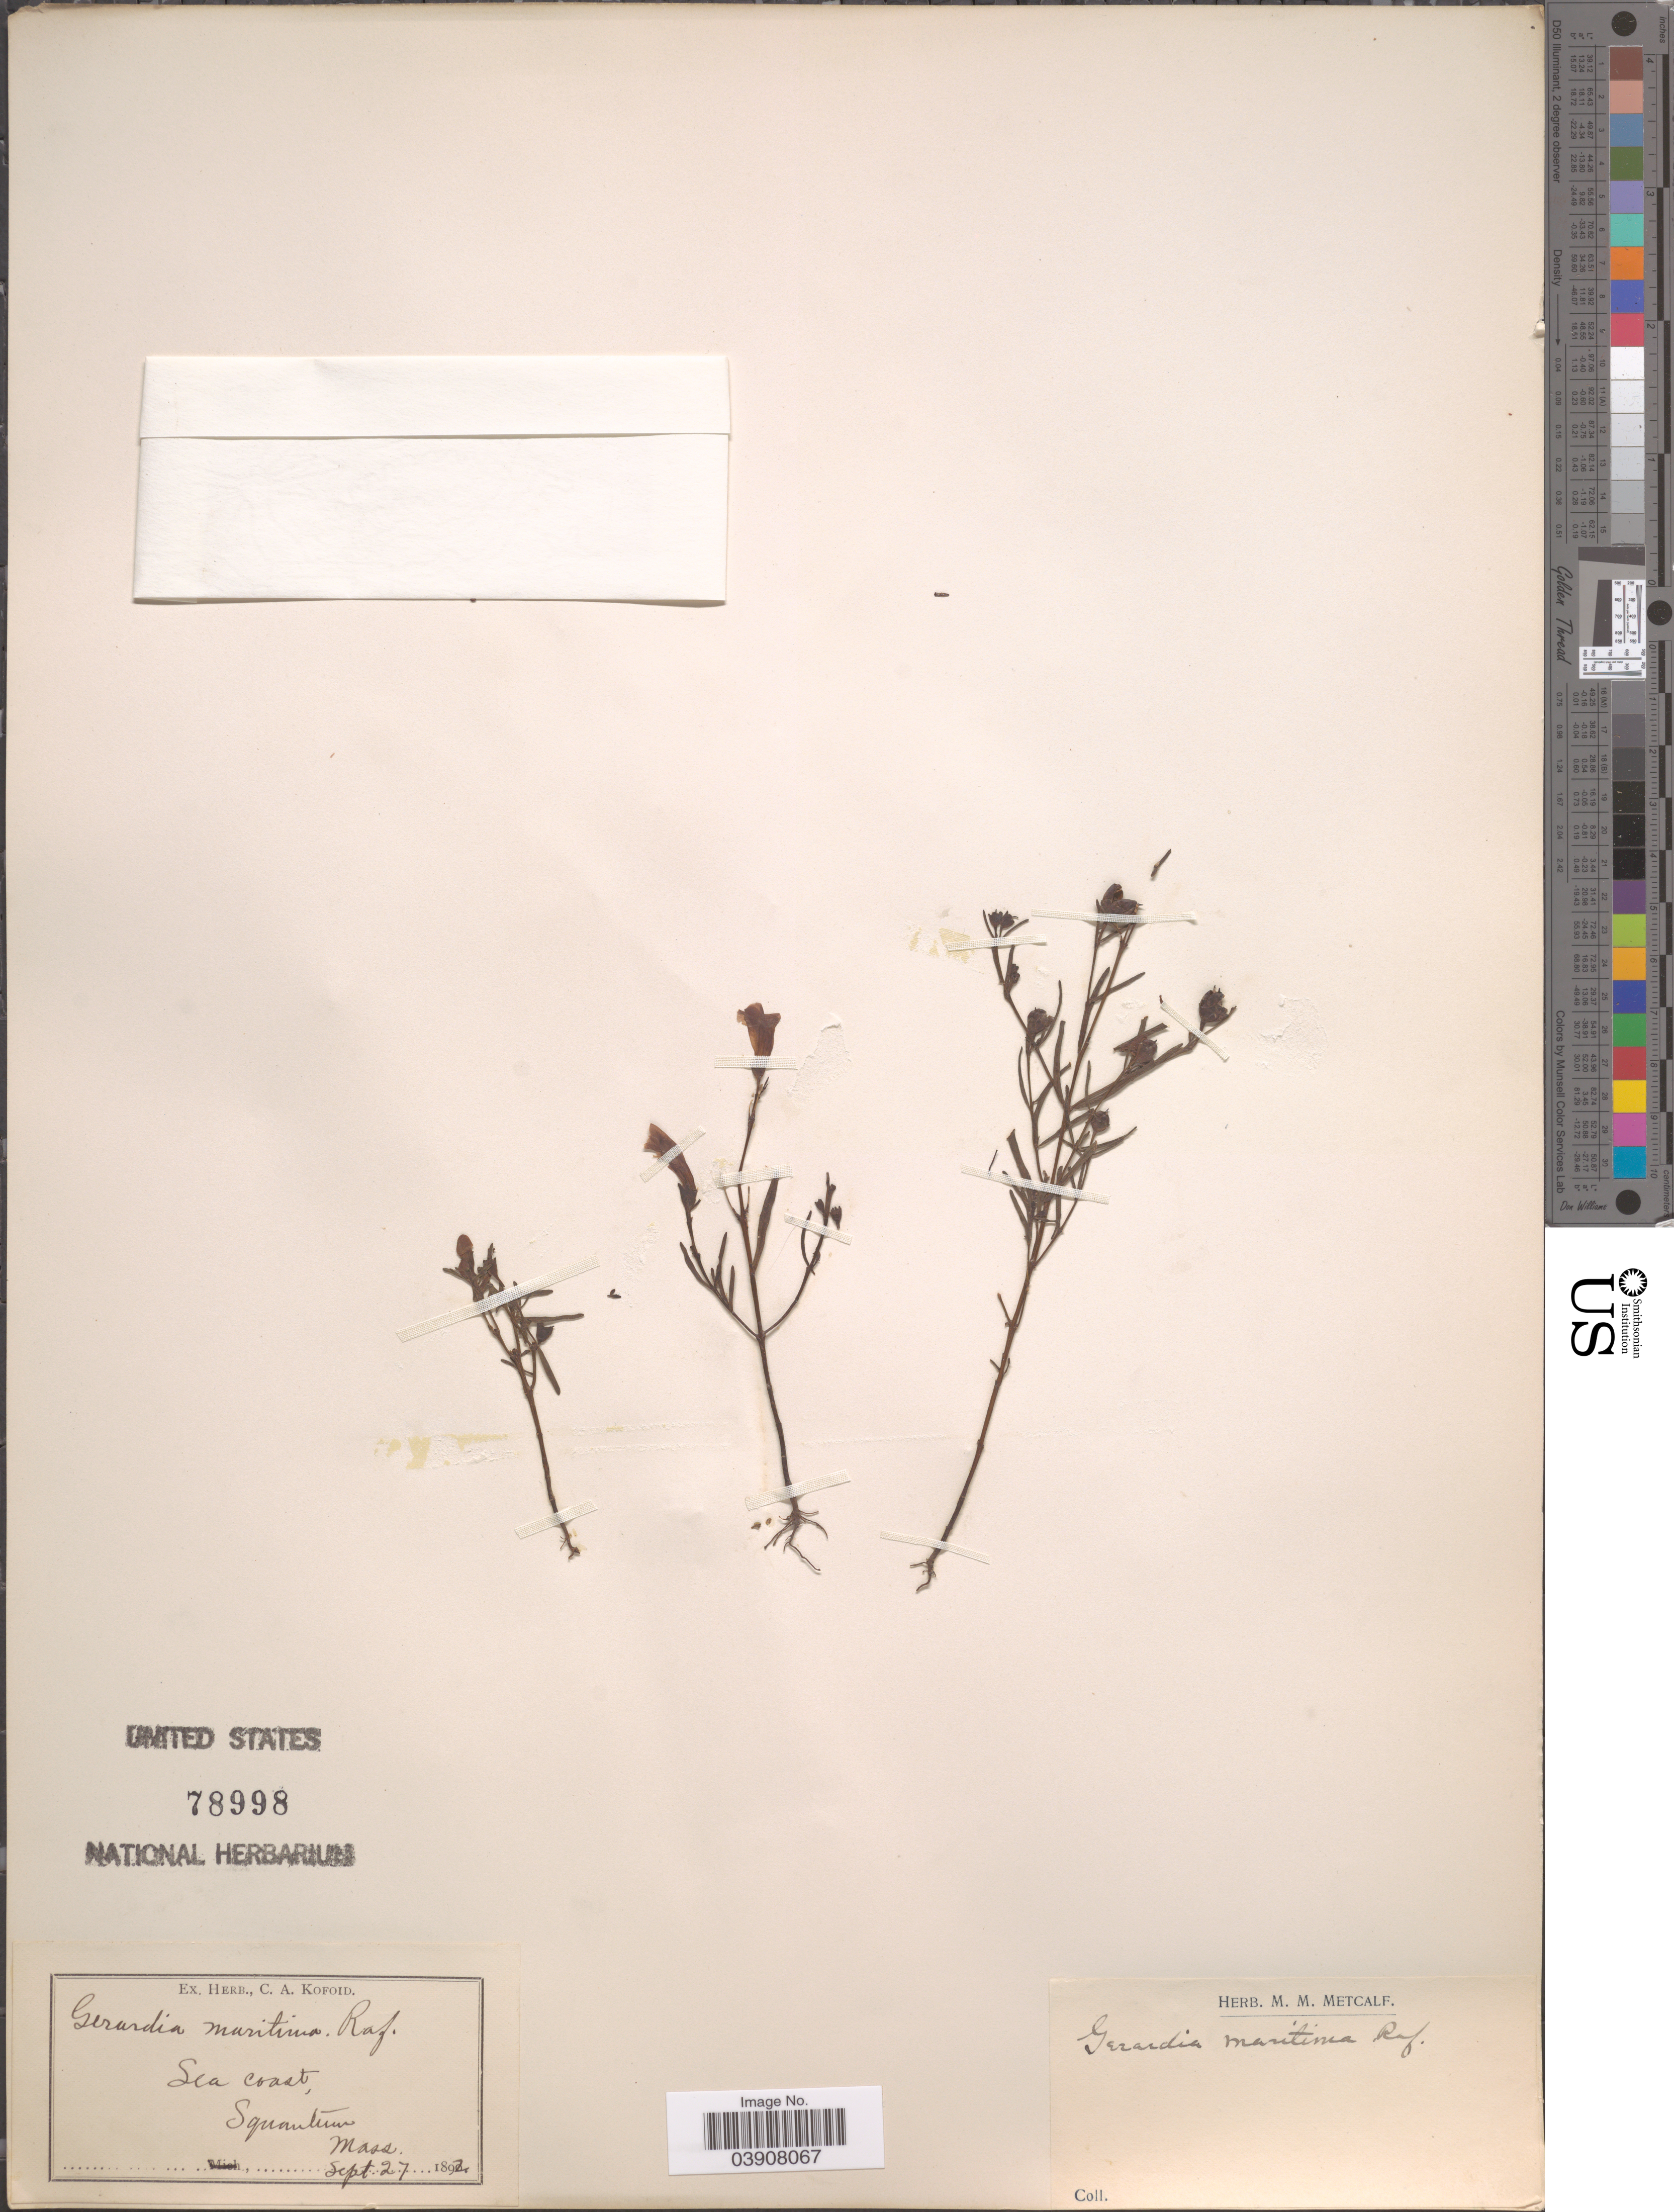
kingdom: Plantae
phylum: Tracheophyta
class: Magnoliopsida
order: Lamiales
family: Orobanchaceae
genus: Agalinis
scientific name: Agalinis maritima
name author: (Raf.) Raf.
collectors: Ex Herb. C. A. Kofoid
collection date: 1892-09-27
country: United States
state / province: Massachusetts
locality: Sea coast, Squantum.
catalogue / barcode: US 78998